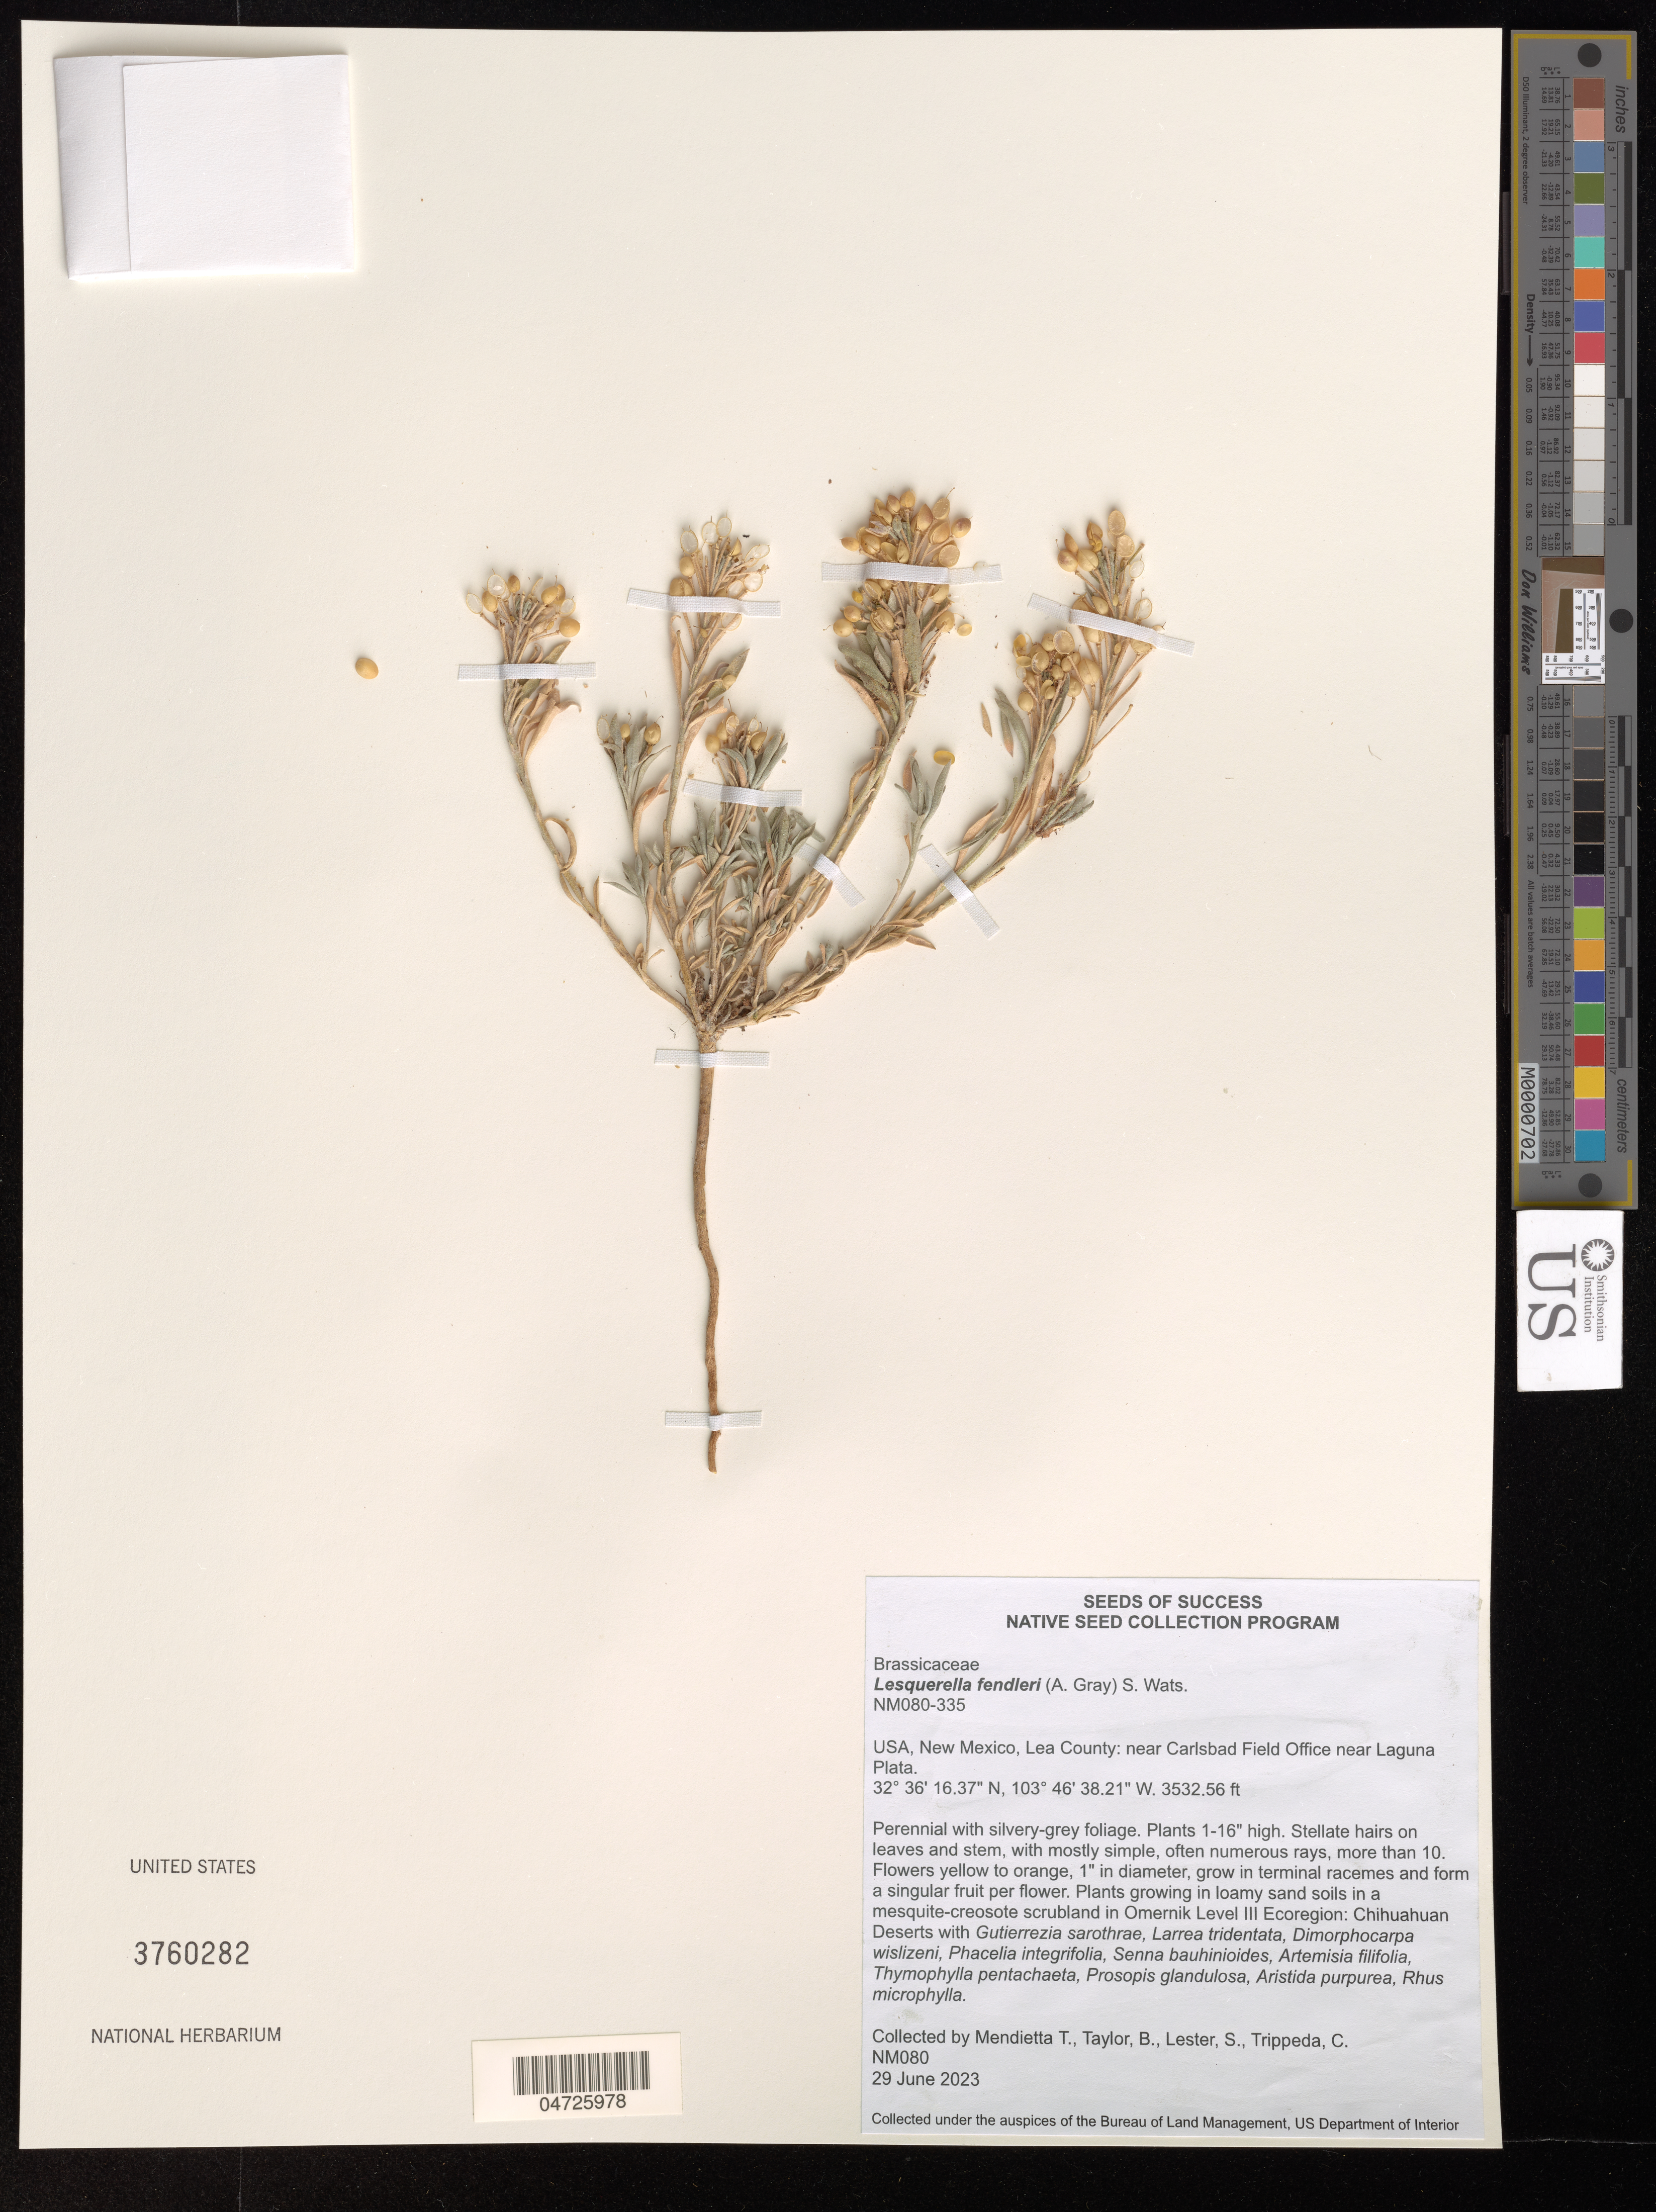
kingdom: Plantae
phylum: Tracheophyta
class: Magnoliopsida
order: Brassicales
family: Brassicaceae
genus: Lesquerella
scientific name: Lesquerella fendleri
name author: (A. Gray) S. Watson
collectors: T. Mendietta & B. Taylor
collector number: NM080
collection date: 2023-06-29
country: United States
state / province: New Mexico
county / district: Lea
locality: Lea County: near Carlsbad Field Office near Laguna Plata. Plants growing in loamy sand soils in a mesquite-creosote scrubland in Omernik Level III Ecoregion: Chihuahuan Deserts.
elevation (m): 1076.72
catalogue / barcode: US 3760282